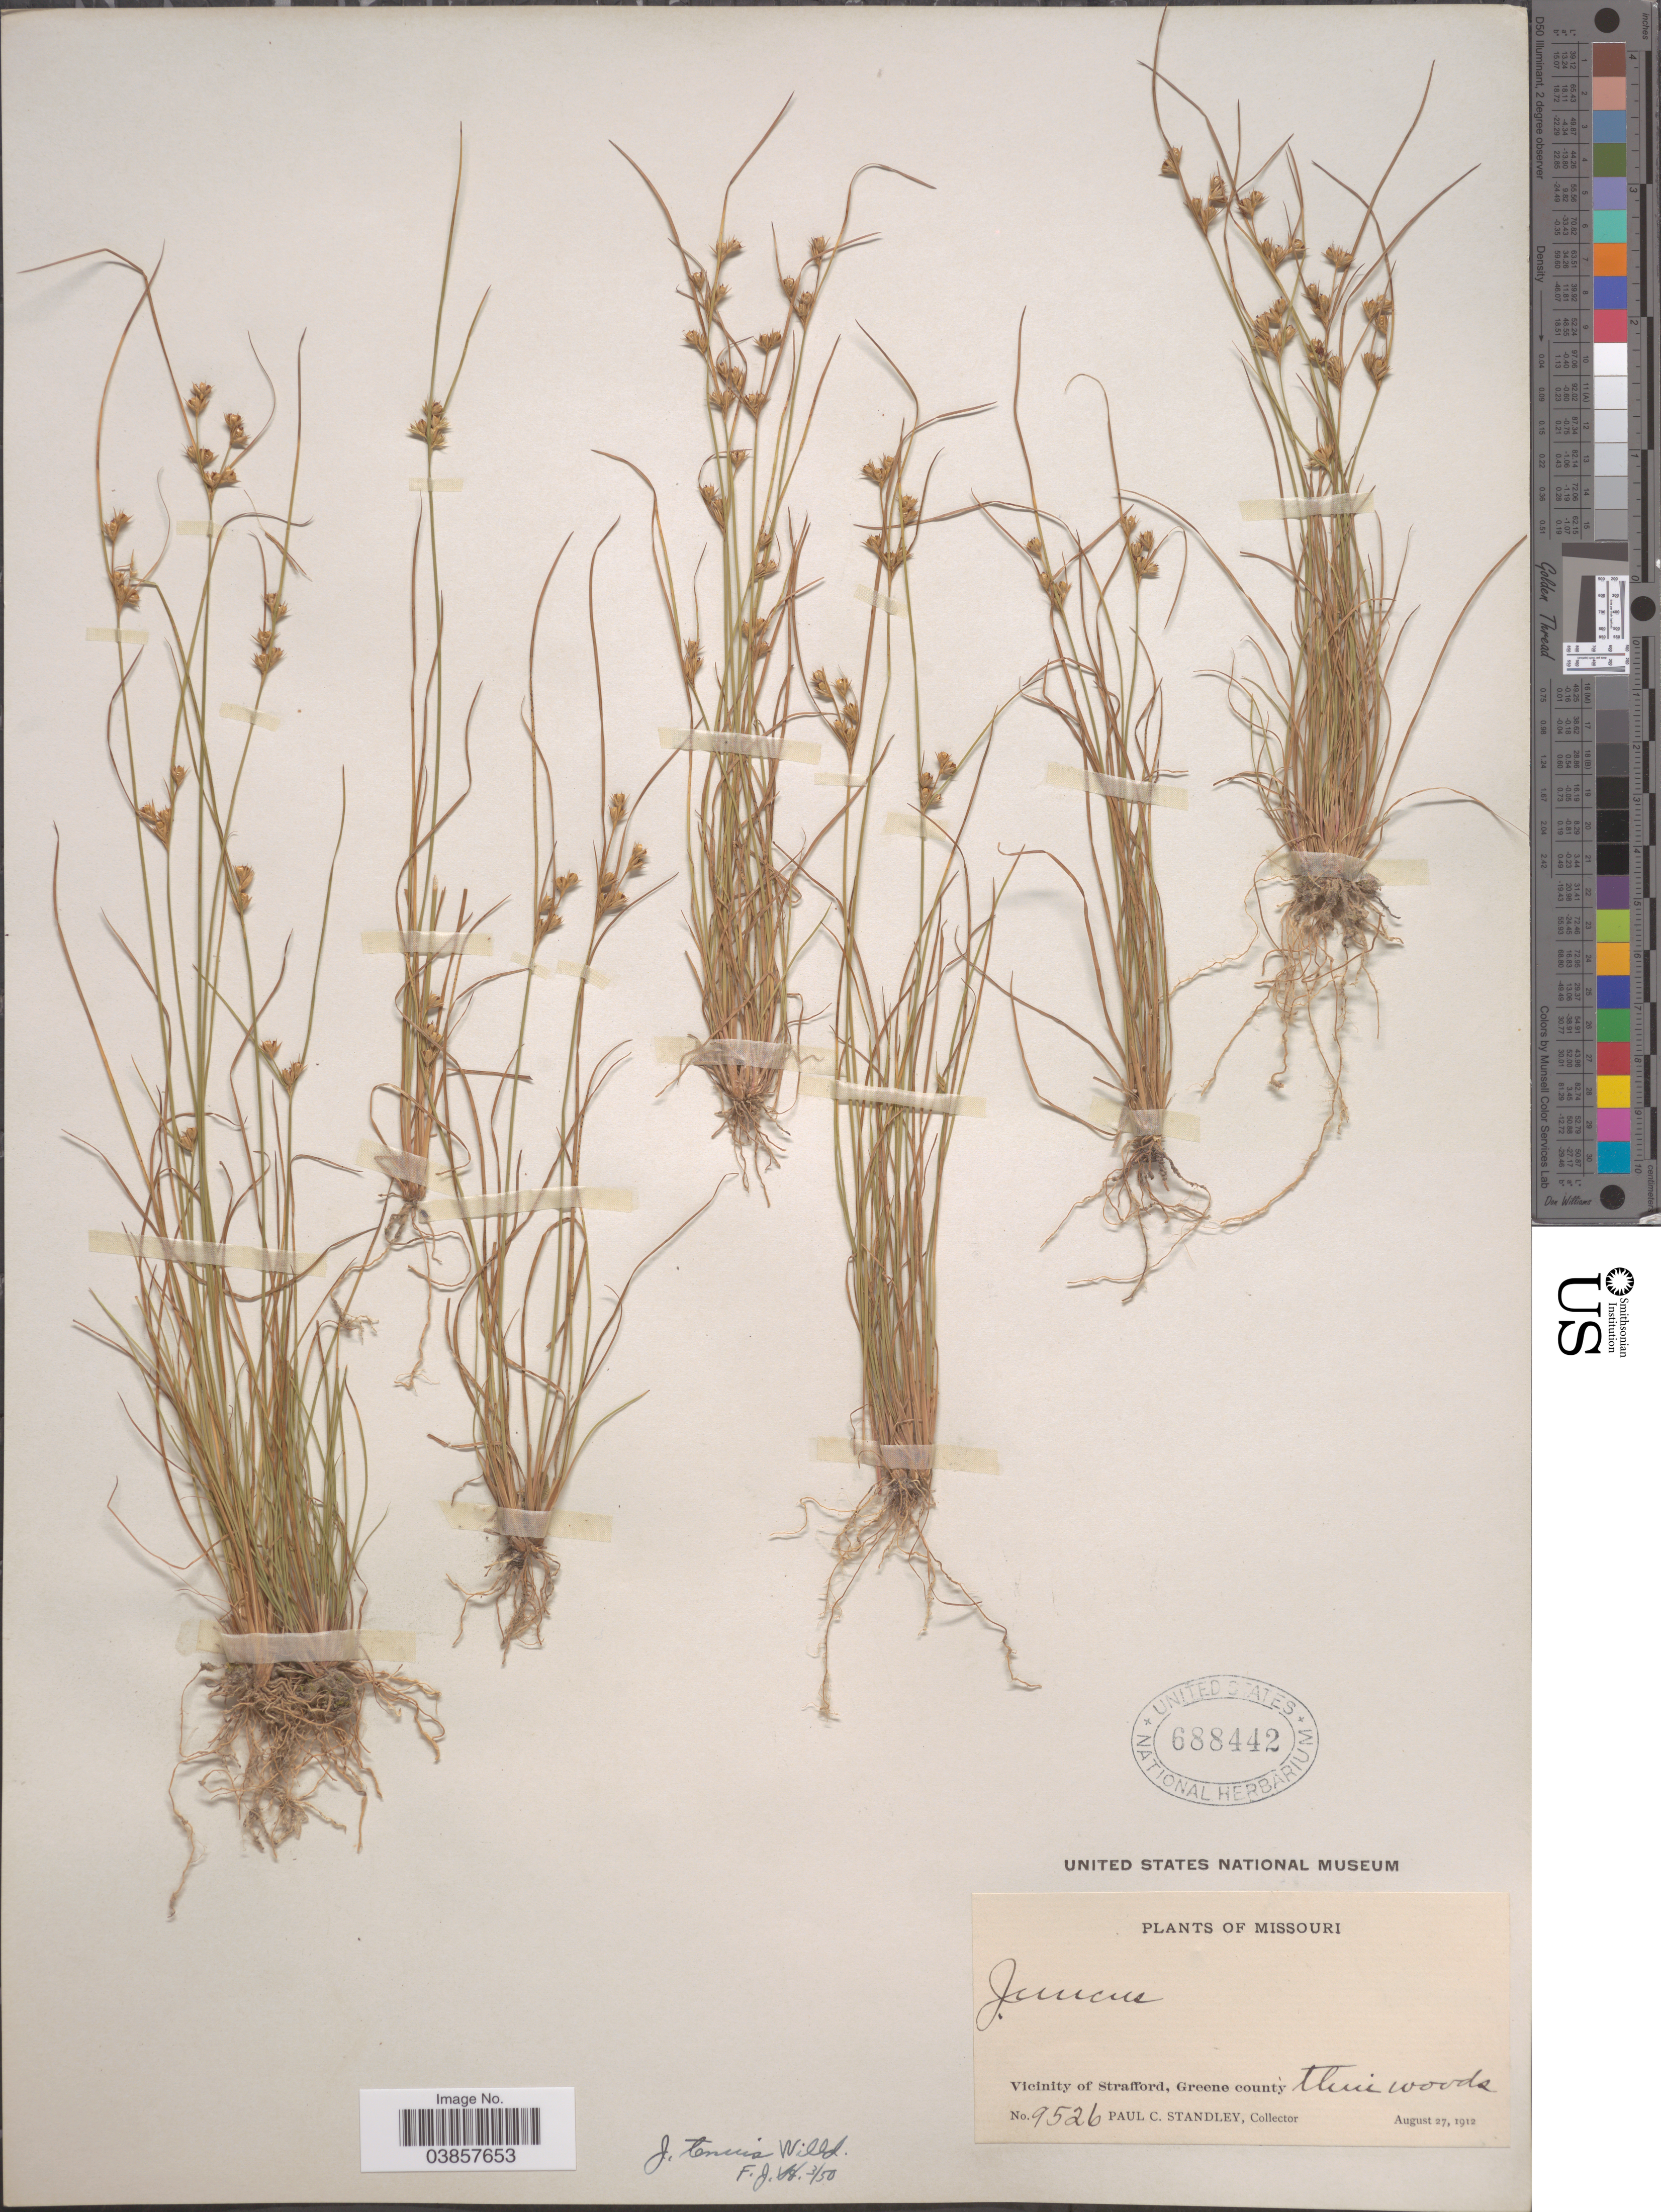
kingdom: Plantae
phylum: Tracheophyta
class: Liliopsida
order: Poales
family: Juncaceae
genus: Juncus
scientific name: Juncus tenuis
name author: Willd.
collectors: P. C. Standley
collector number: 9526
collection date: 1912-08-27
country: United States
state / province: Missouri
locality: Vicinity of Strafford, Greene county.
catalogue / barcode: US 688442